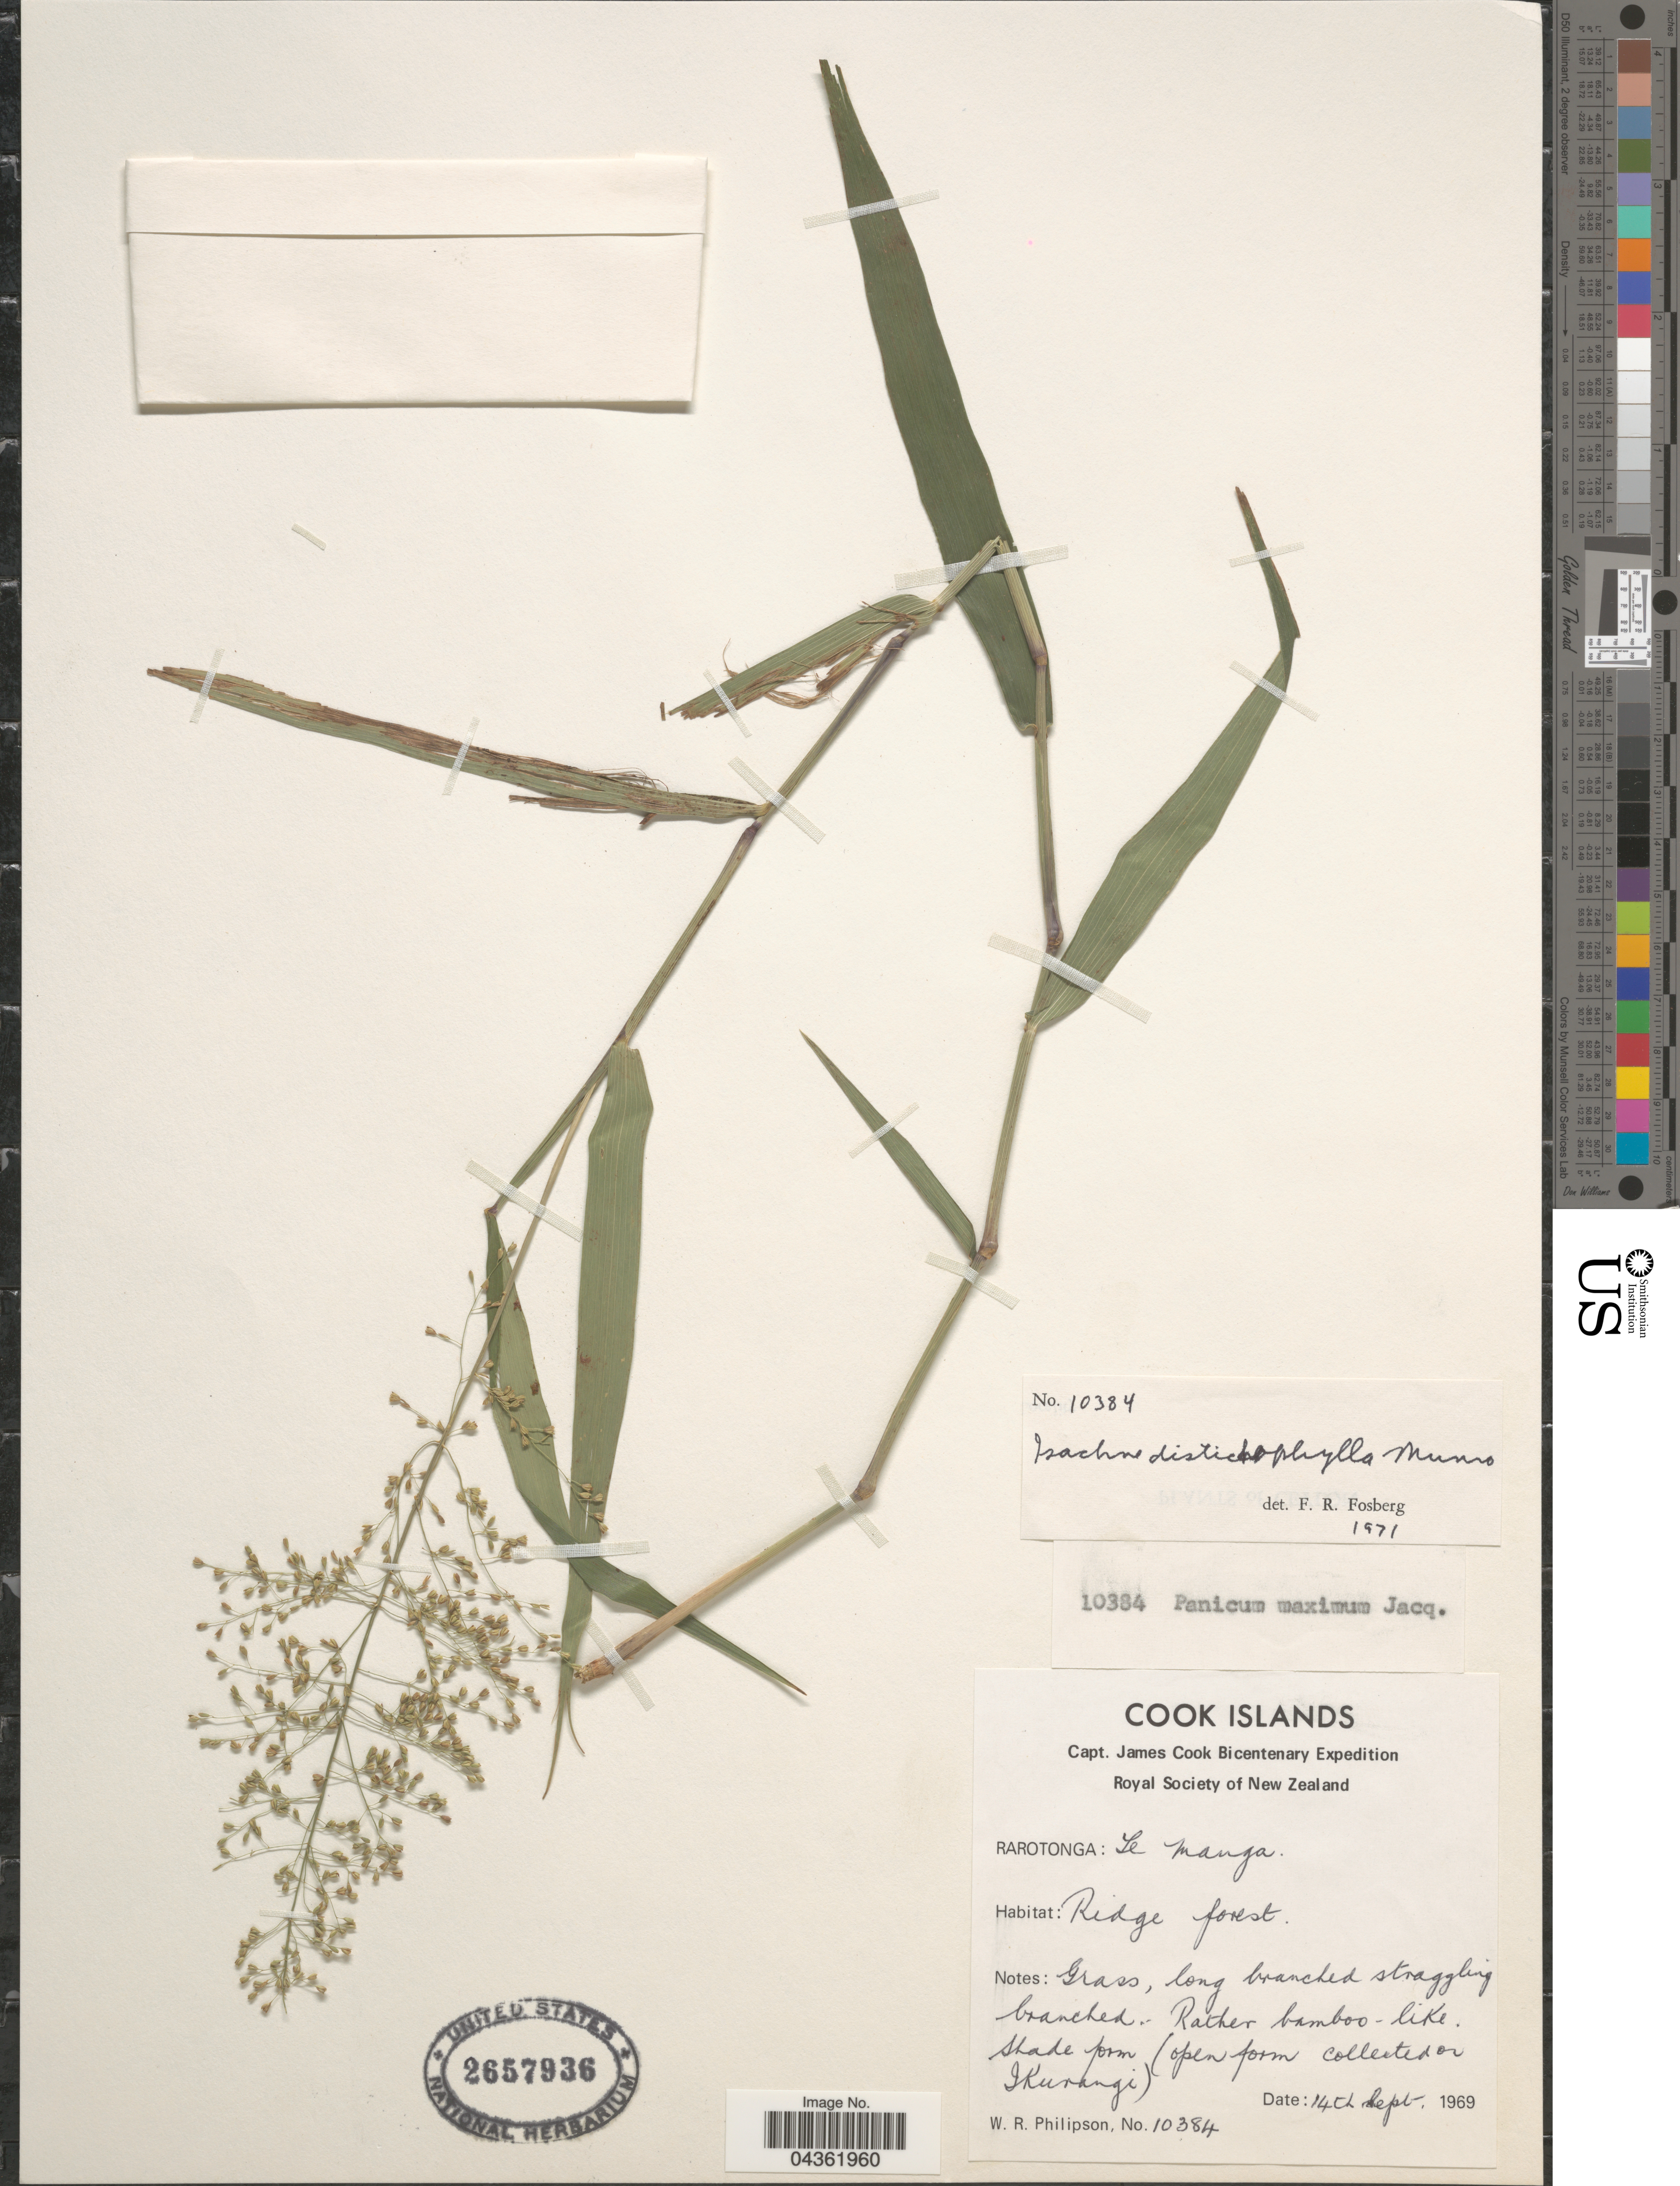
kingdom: Plantae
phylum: Tracheophyta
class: Liliopsida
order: Poales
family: Poaceae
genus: Isachne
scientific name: Isachne distichophylla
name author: Munro ex Hillebr.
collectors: W. R. Philipson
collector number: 10384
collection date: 1969-09-14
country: Cook Islands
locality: Capt. James Cook Bicentenary Expedition. Royal Society of New Zealand. Rarotonga: Le manga.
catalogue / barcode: US 2657936